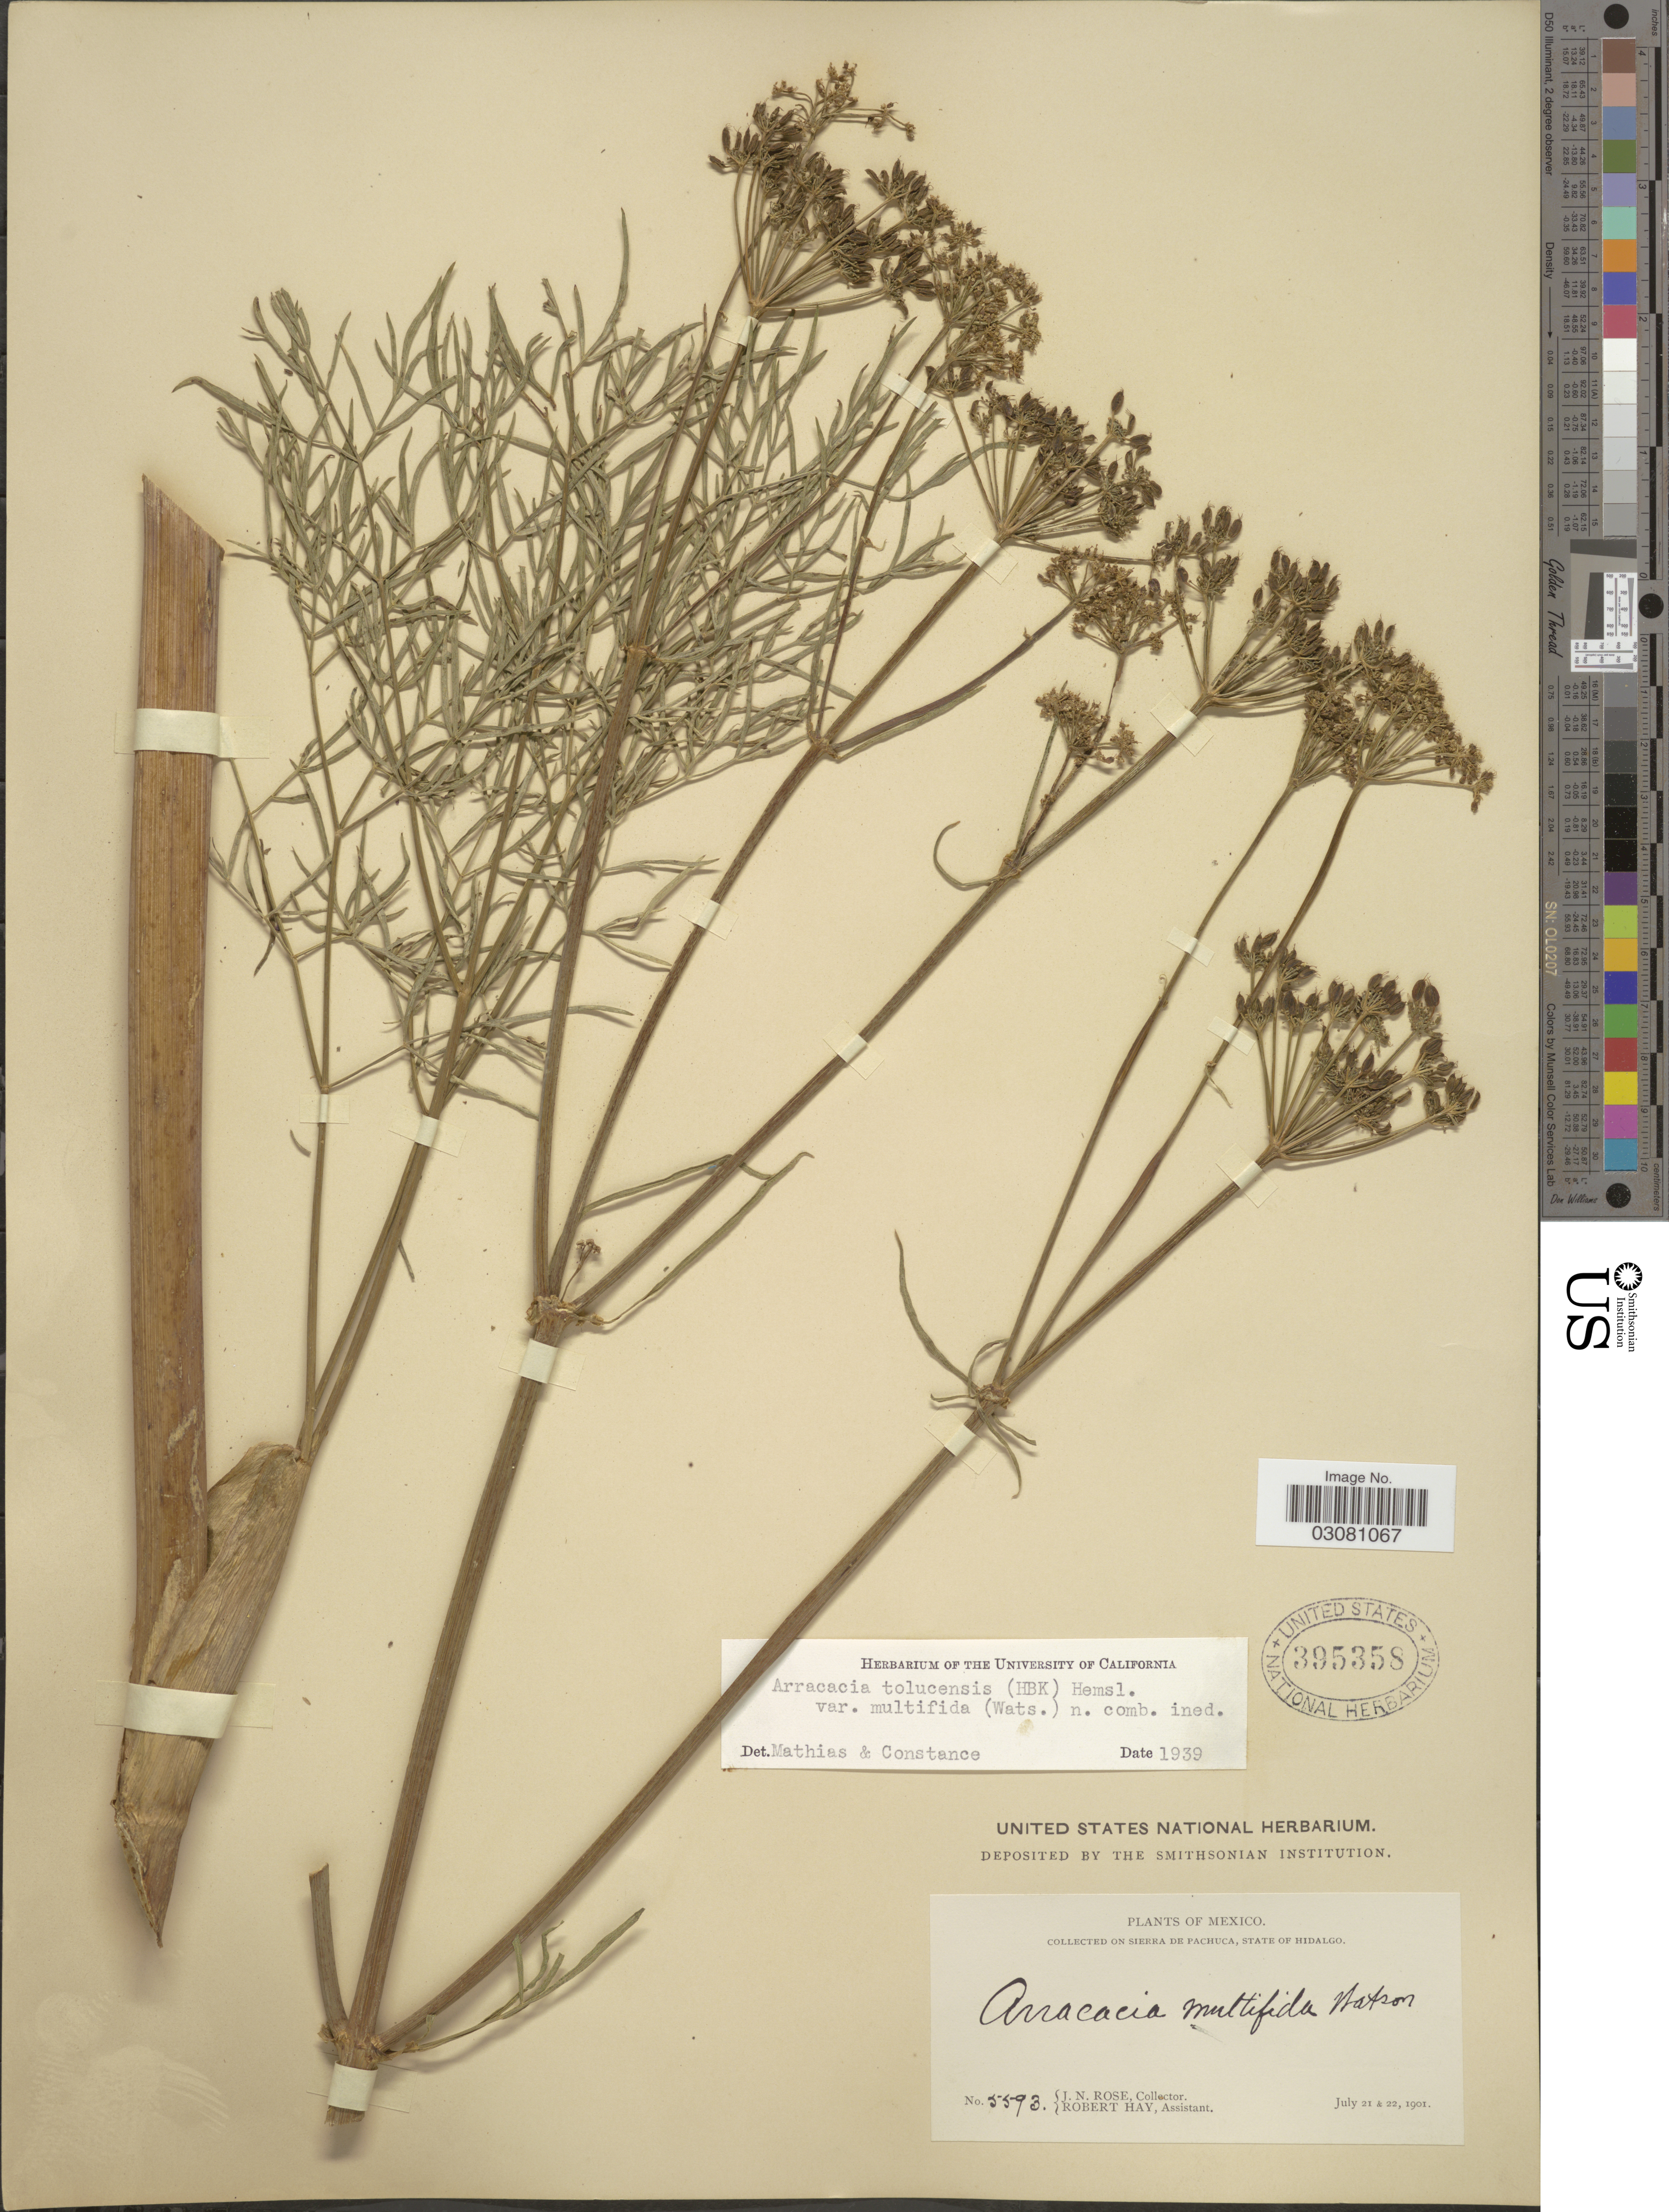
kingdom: Plantae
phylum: Tracheophyta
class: Magnoliopsida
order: Apiales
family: Apiaceae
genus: Arracacia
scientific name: Arracacia tolucensis var. multifida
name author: (S. Watson) Mathias & Constance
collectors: J. N. Rose & R. Hay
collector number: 5593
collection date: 1901-07-21/1901-07-22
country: Mexico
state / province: Hidalgo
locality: Collected on Sierra de Pachuca, State of Hidalgo.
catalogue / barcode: US 395358